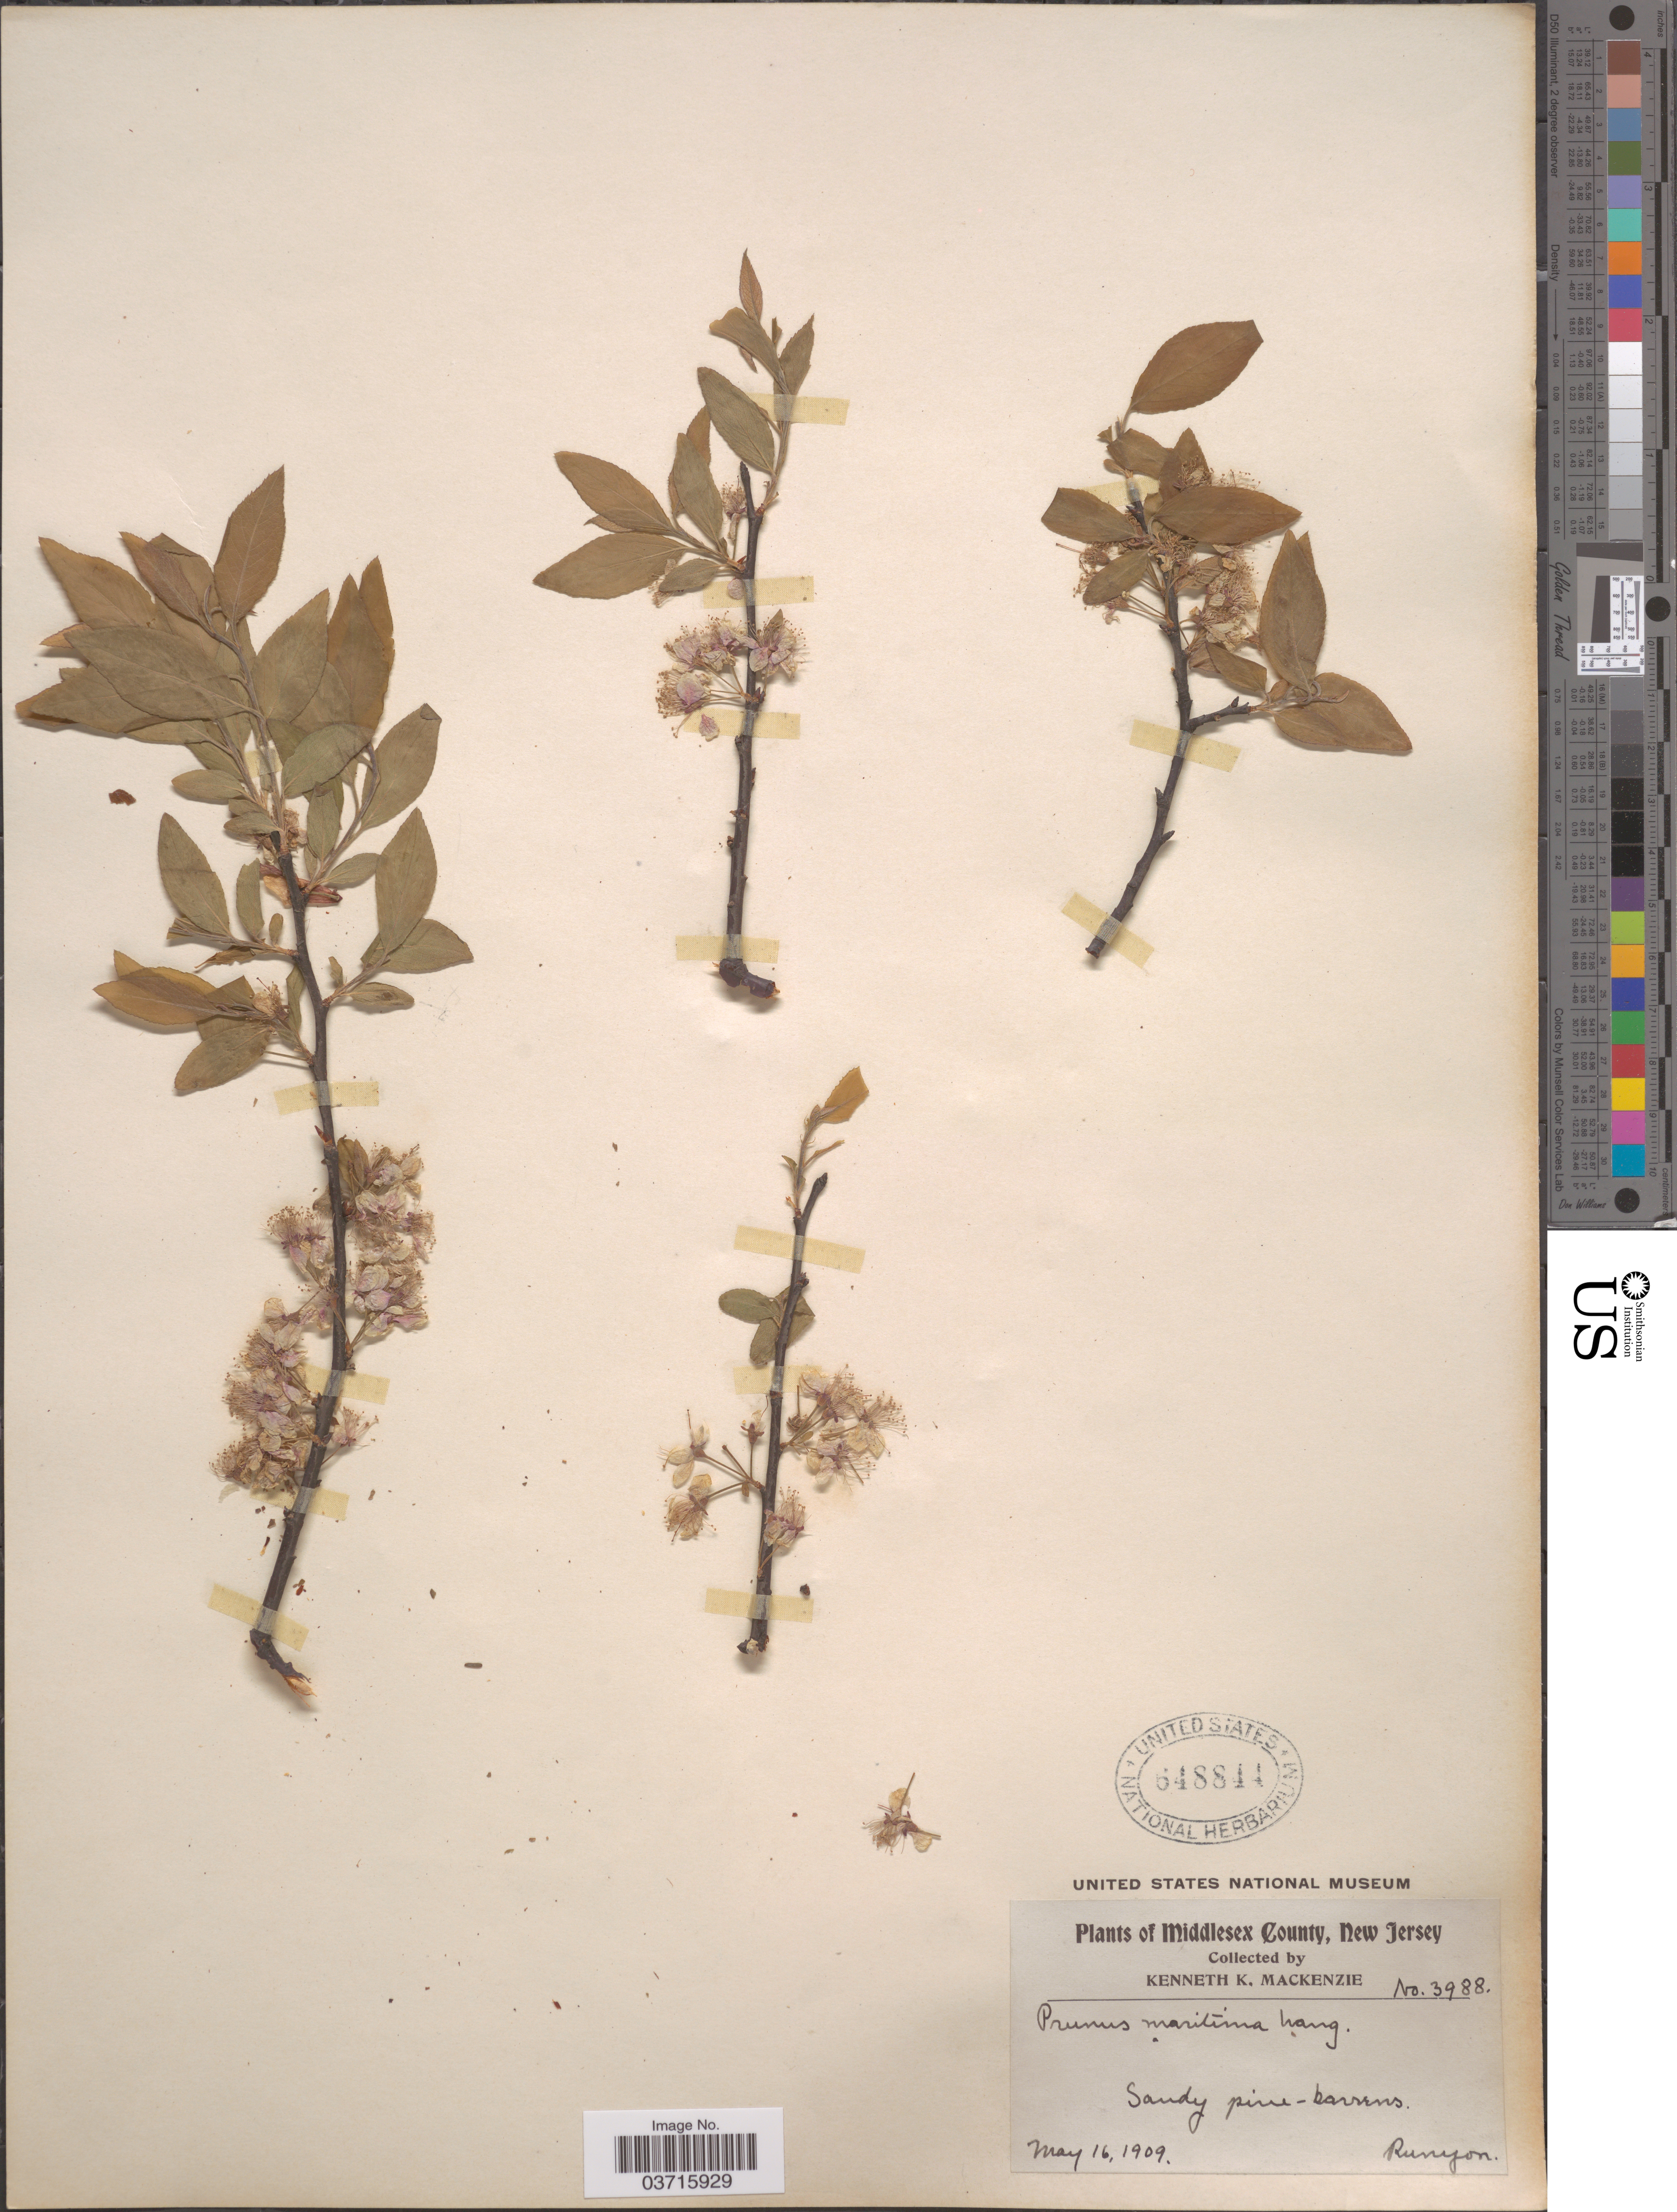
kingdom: Plantae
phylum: Tracheophyta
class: Magnoliopsida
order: Rosales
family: Rosaceae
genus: Prunus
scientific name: Prunus maritima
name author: Marshall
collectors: K. K. Mackenzie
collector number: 3988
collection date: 1909-05-16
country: United States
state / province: New Jersey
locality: Middlesex County. Runyon.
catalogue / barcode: US 648844